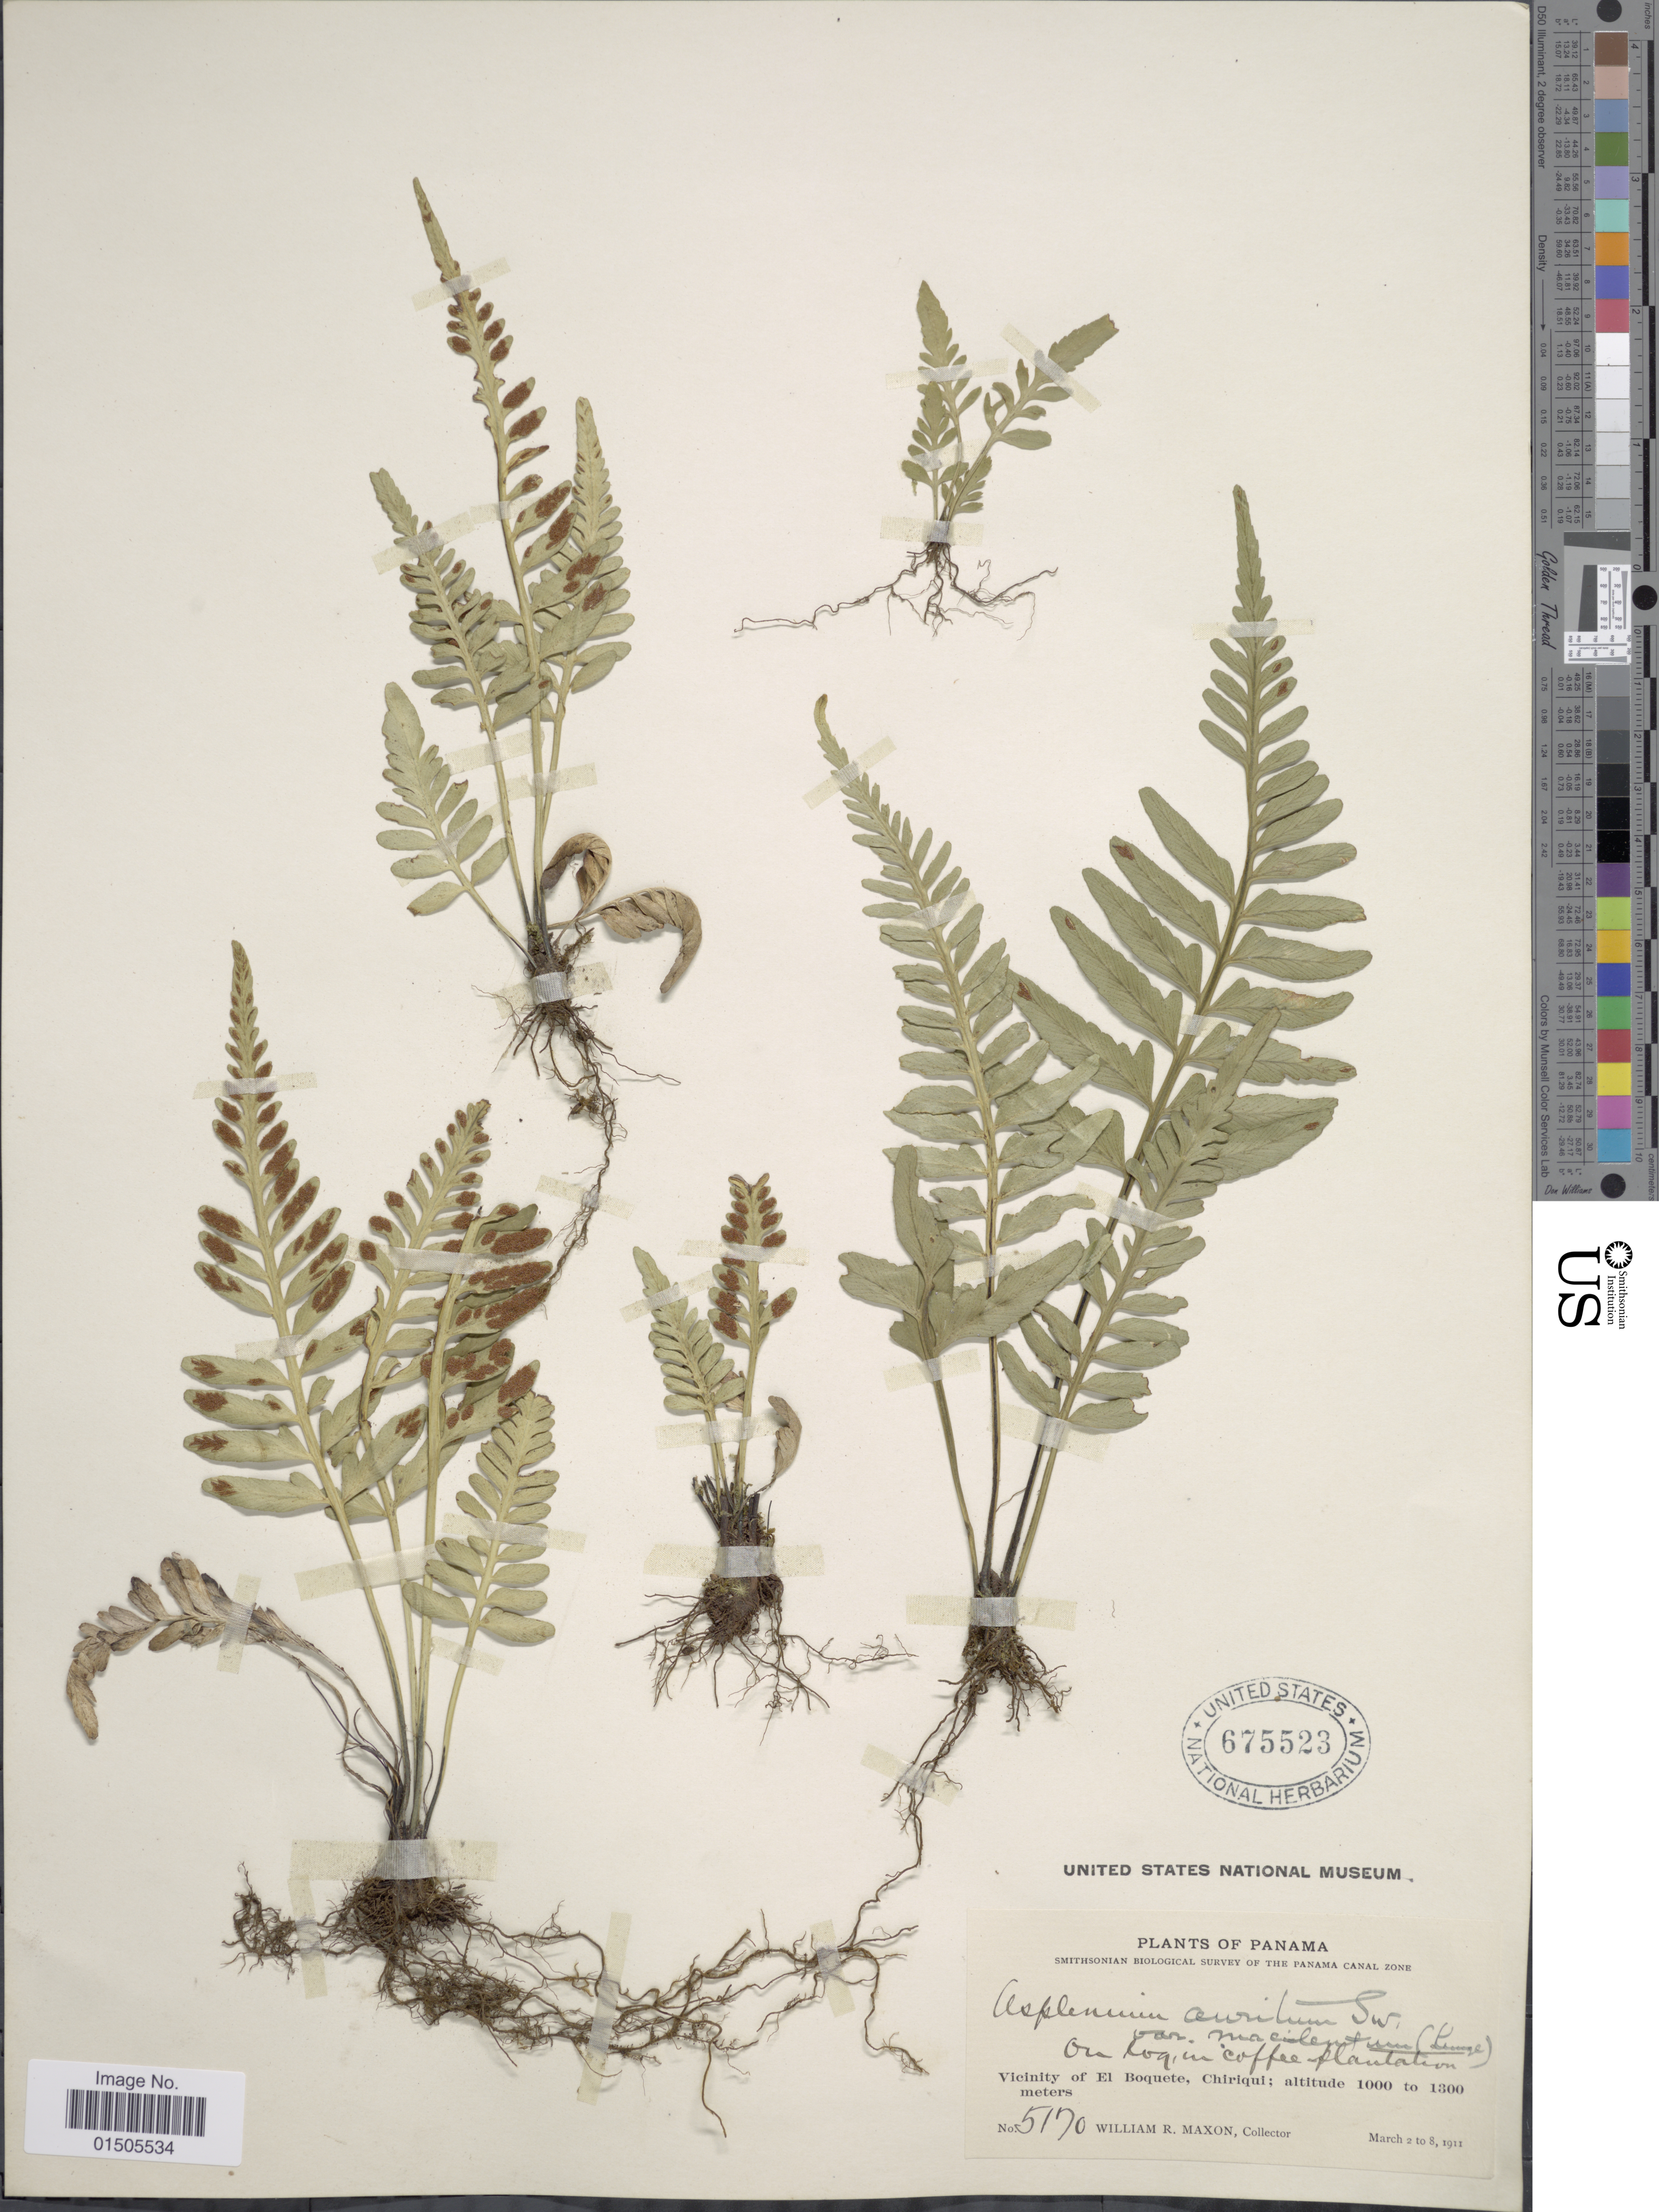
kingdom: Plantae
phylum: Tracheophyta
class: Polypodiopsida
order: Polypodiales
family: Aspleniaceae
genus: Asplenium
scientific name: Asplenium auritum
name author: Sw.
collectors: W. R. Maxon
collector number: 5170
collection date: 1911-03-02/1911-03-08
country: Panama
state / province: Chiriqui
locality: Vicinity of El Boquete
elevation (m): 1000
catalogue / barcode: US 675523